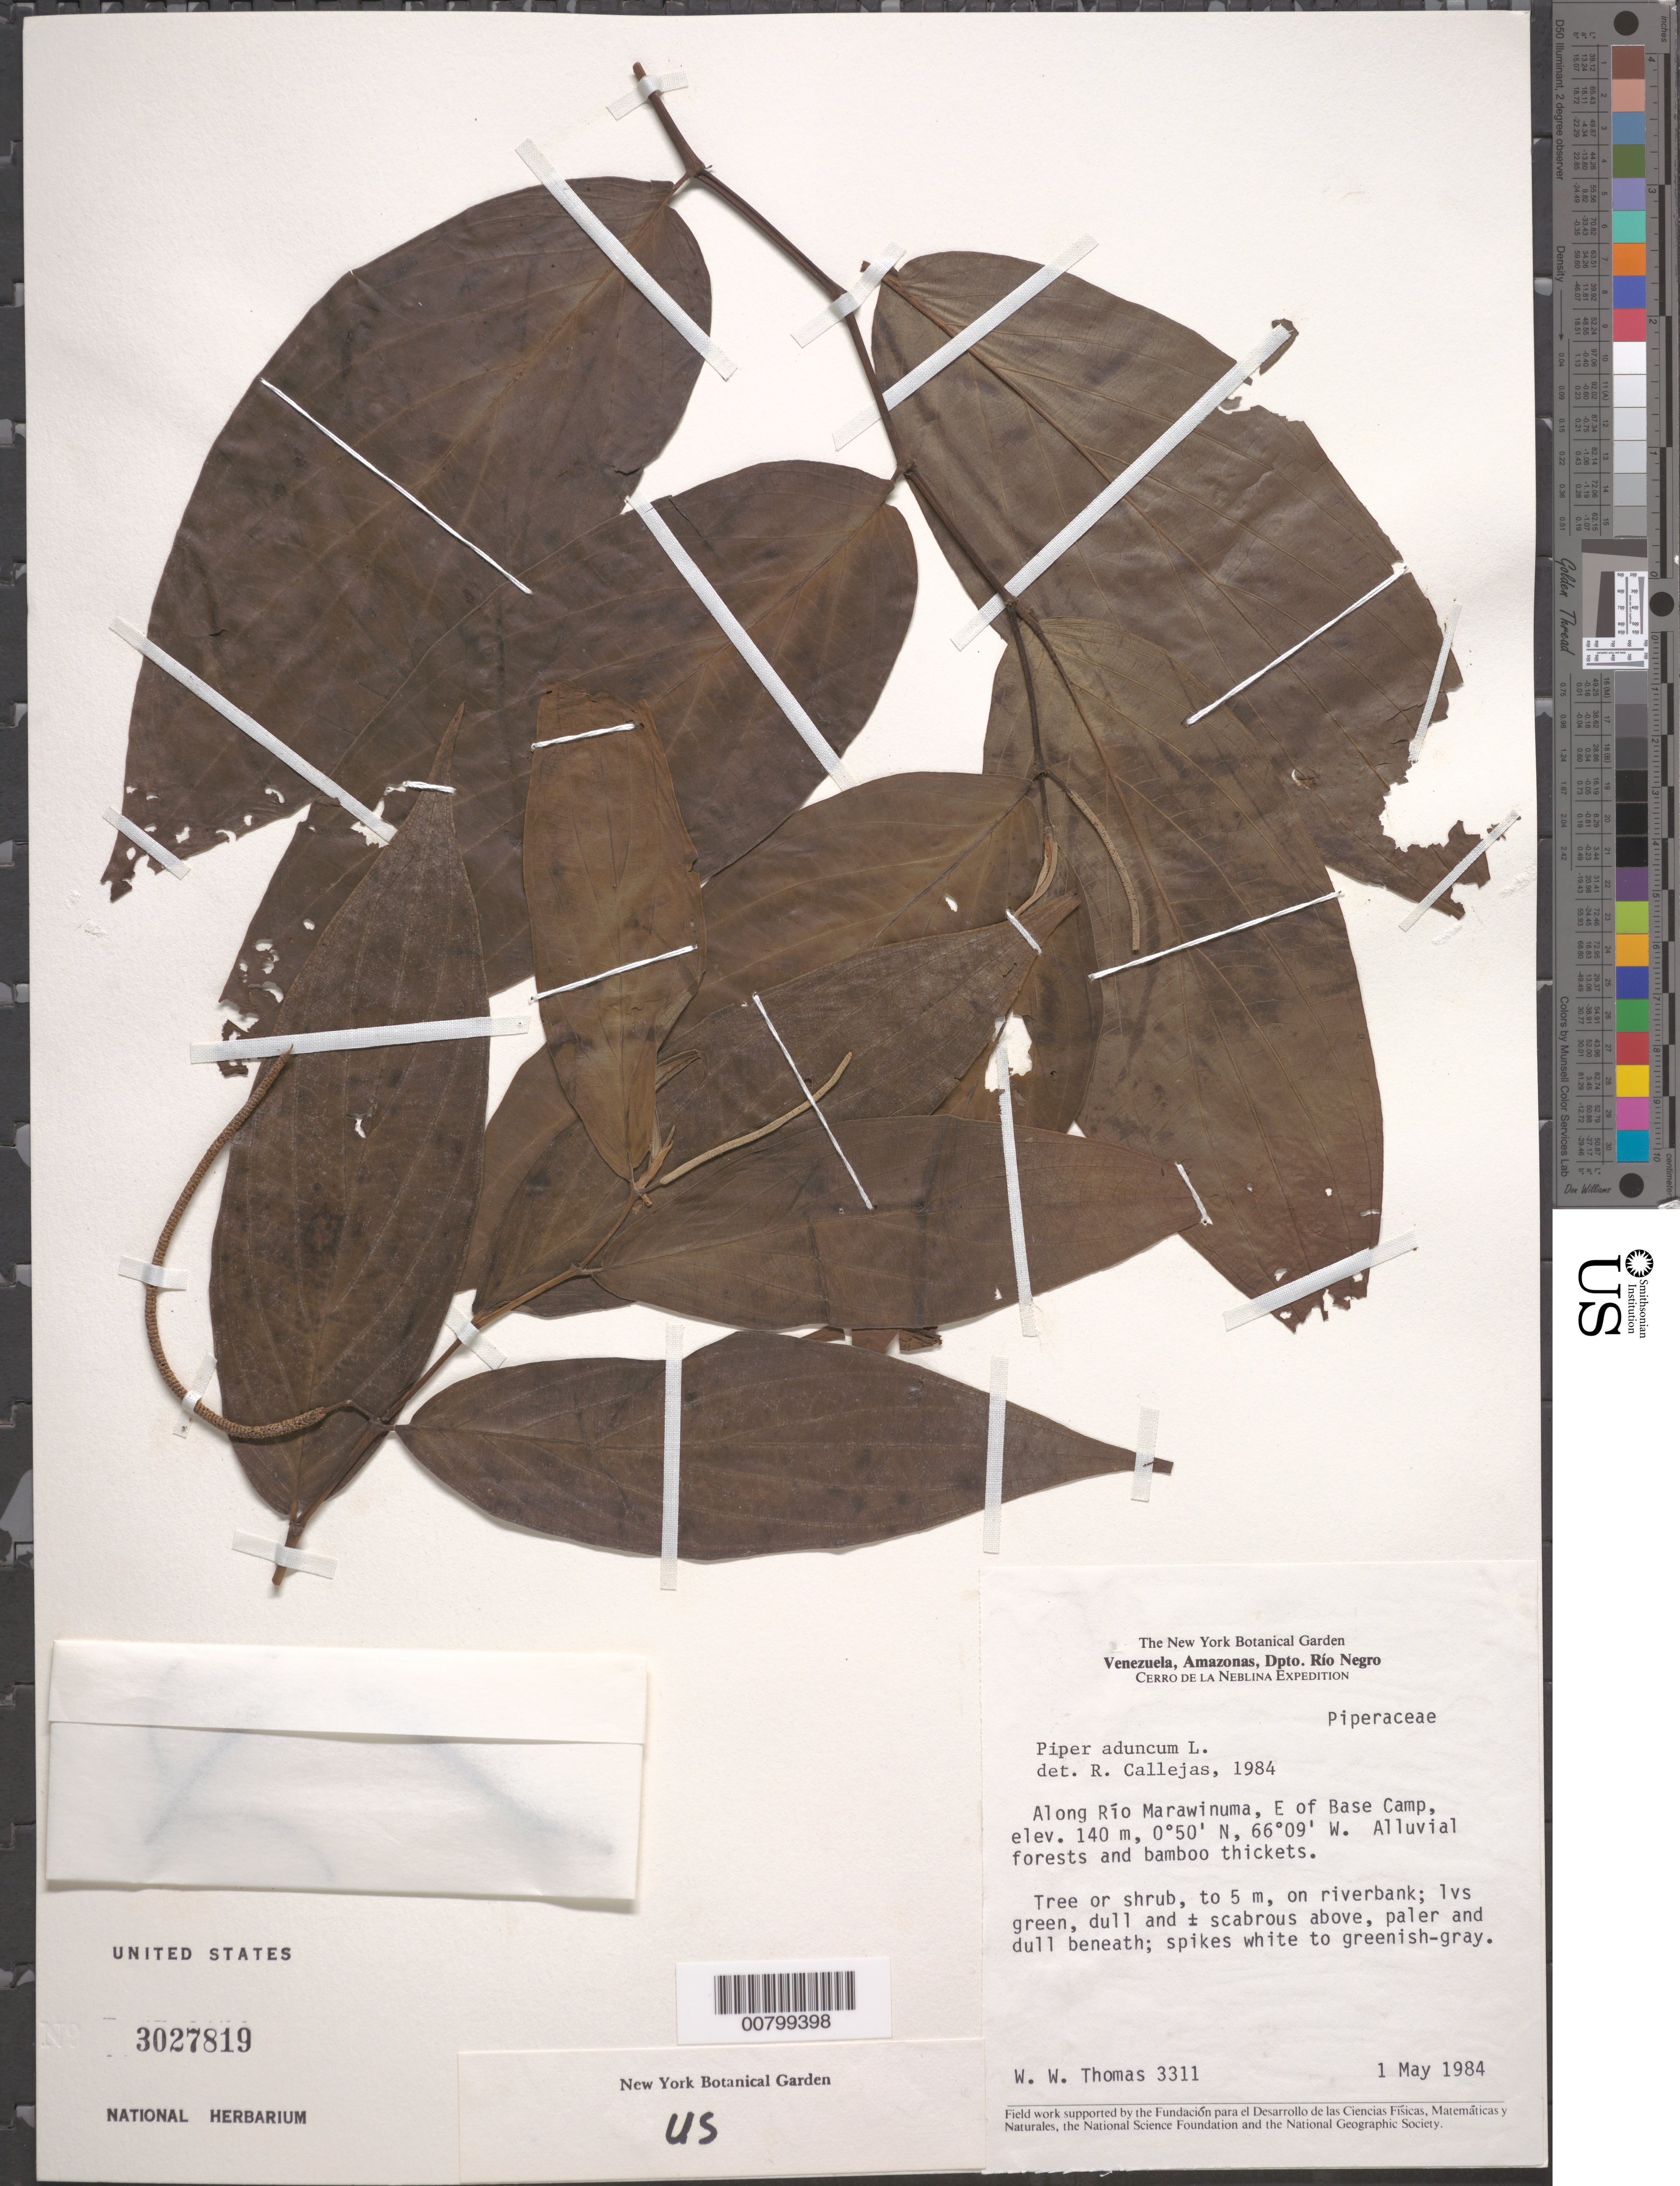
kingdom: Plantae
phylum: Tracheophyta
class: Magnoliopsida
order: Piperales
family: Piperaceae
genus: Piper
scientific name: Piper aduncum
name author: L.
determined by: Callejas, Ricardo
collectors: W. W. Thomas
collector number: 3311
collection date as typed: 1-May-84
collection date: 1984-05-01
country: Venezuela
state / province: Amazonas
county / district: Río Negro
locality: Dpto. Río Negro, Cerro de La Neblina, along Río Marawinuma, E of base camp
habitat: Alluvial forests and bamboo thickets; on riverbank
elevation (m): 140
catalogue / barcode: US 3027819